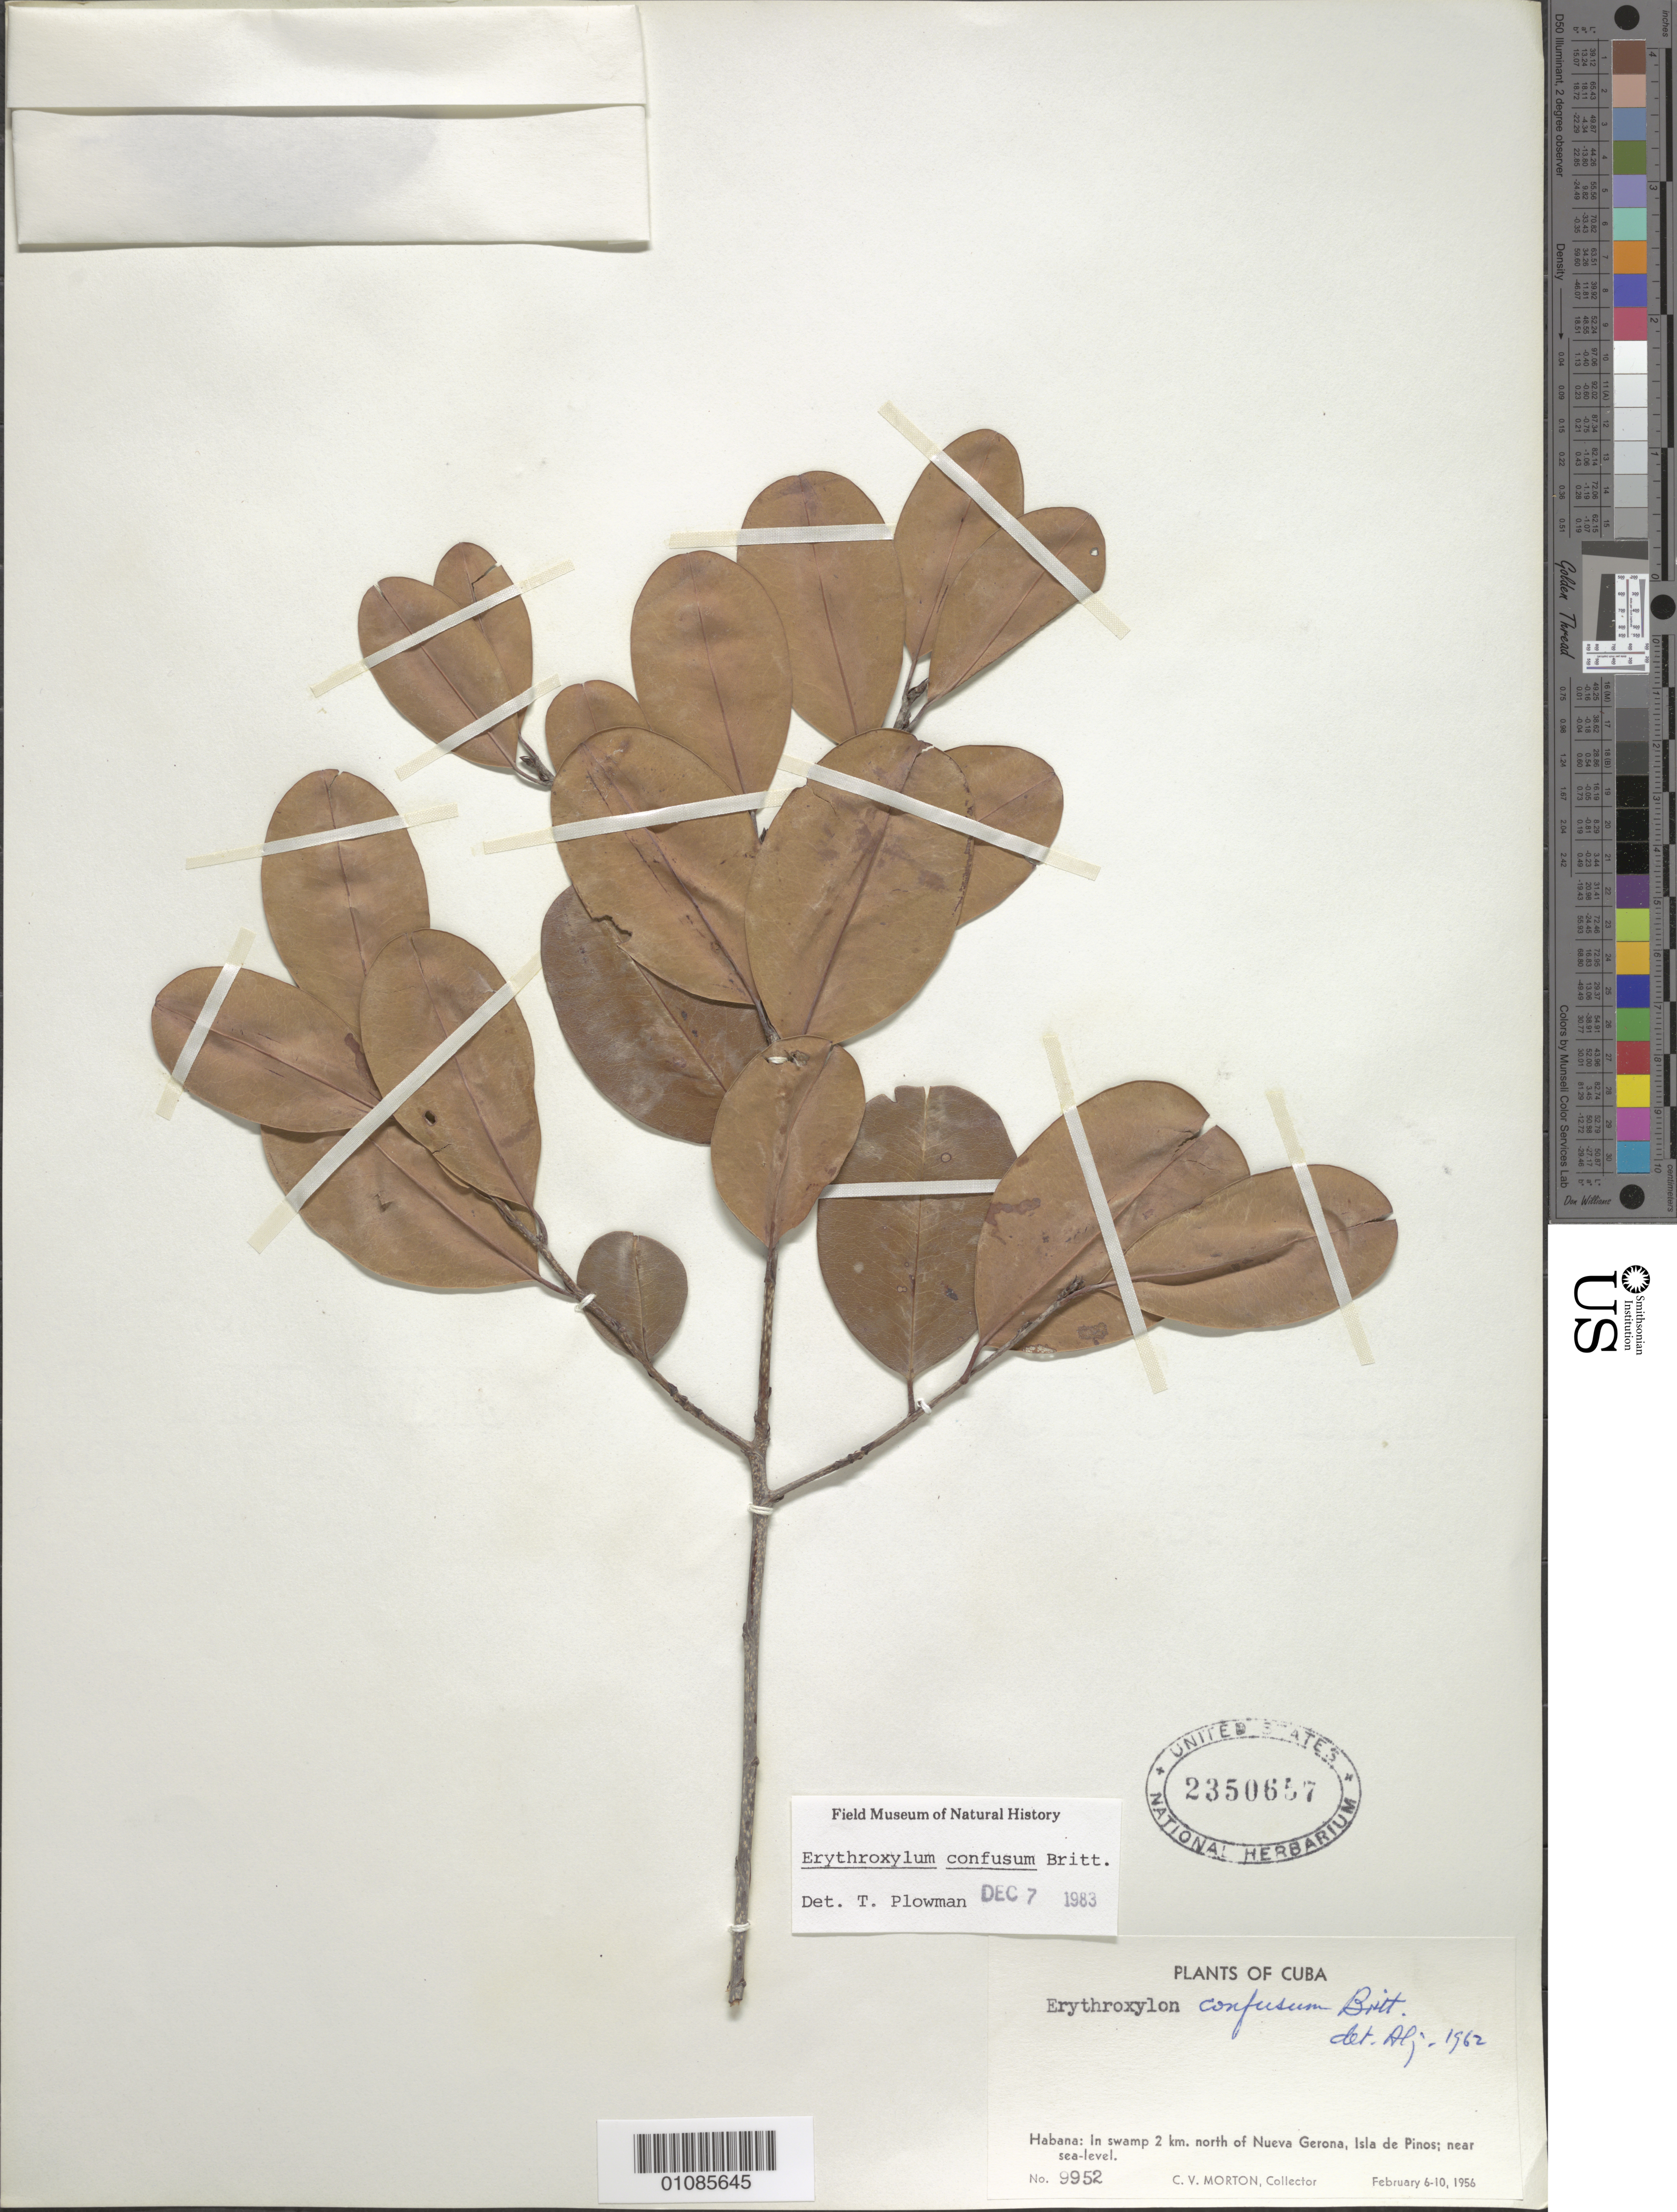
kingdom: Plantae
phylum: Tracheophyta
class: Magnoliopsida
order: Malpighiales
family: Erythroxylaceae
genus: Erythroxylum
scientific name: Erythroxylum confusum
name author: Britton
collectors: C. V. Morton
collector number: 9952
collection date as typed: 06 Feb 1956 to 10 Feb 1956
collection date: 1956-02-06/1956-02-10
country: Cuba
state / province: La Habana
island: Cuba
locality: N of Nueva Gerona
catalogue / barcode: US 2350657